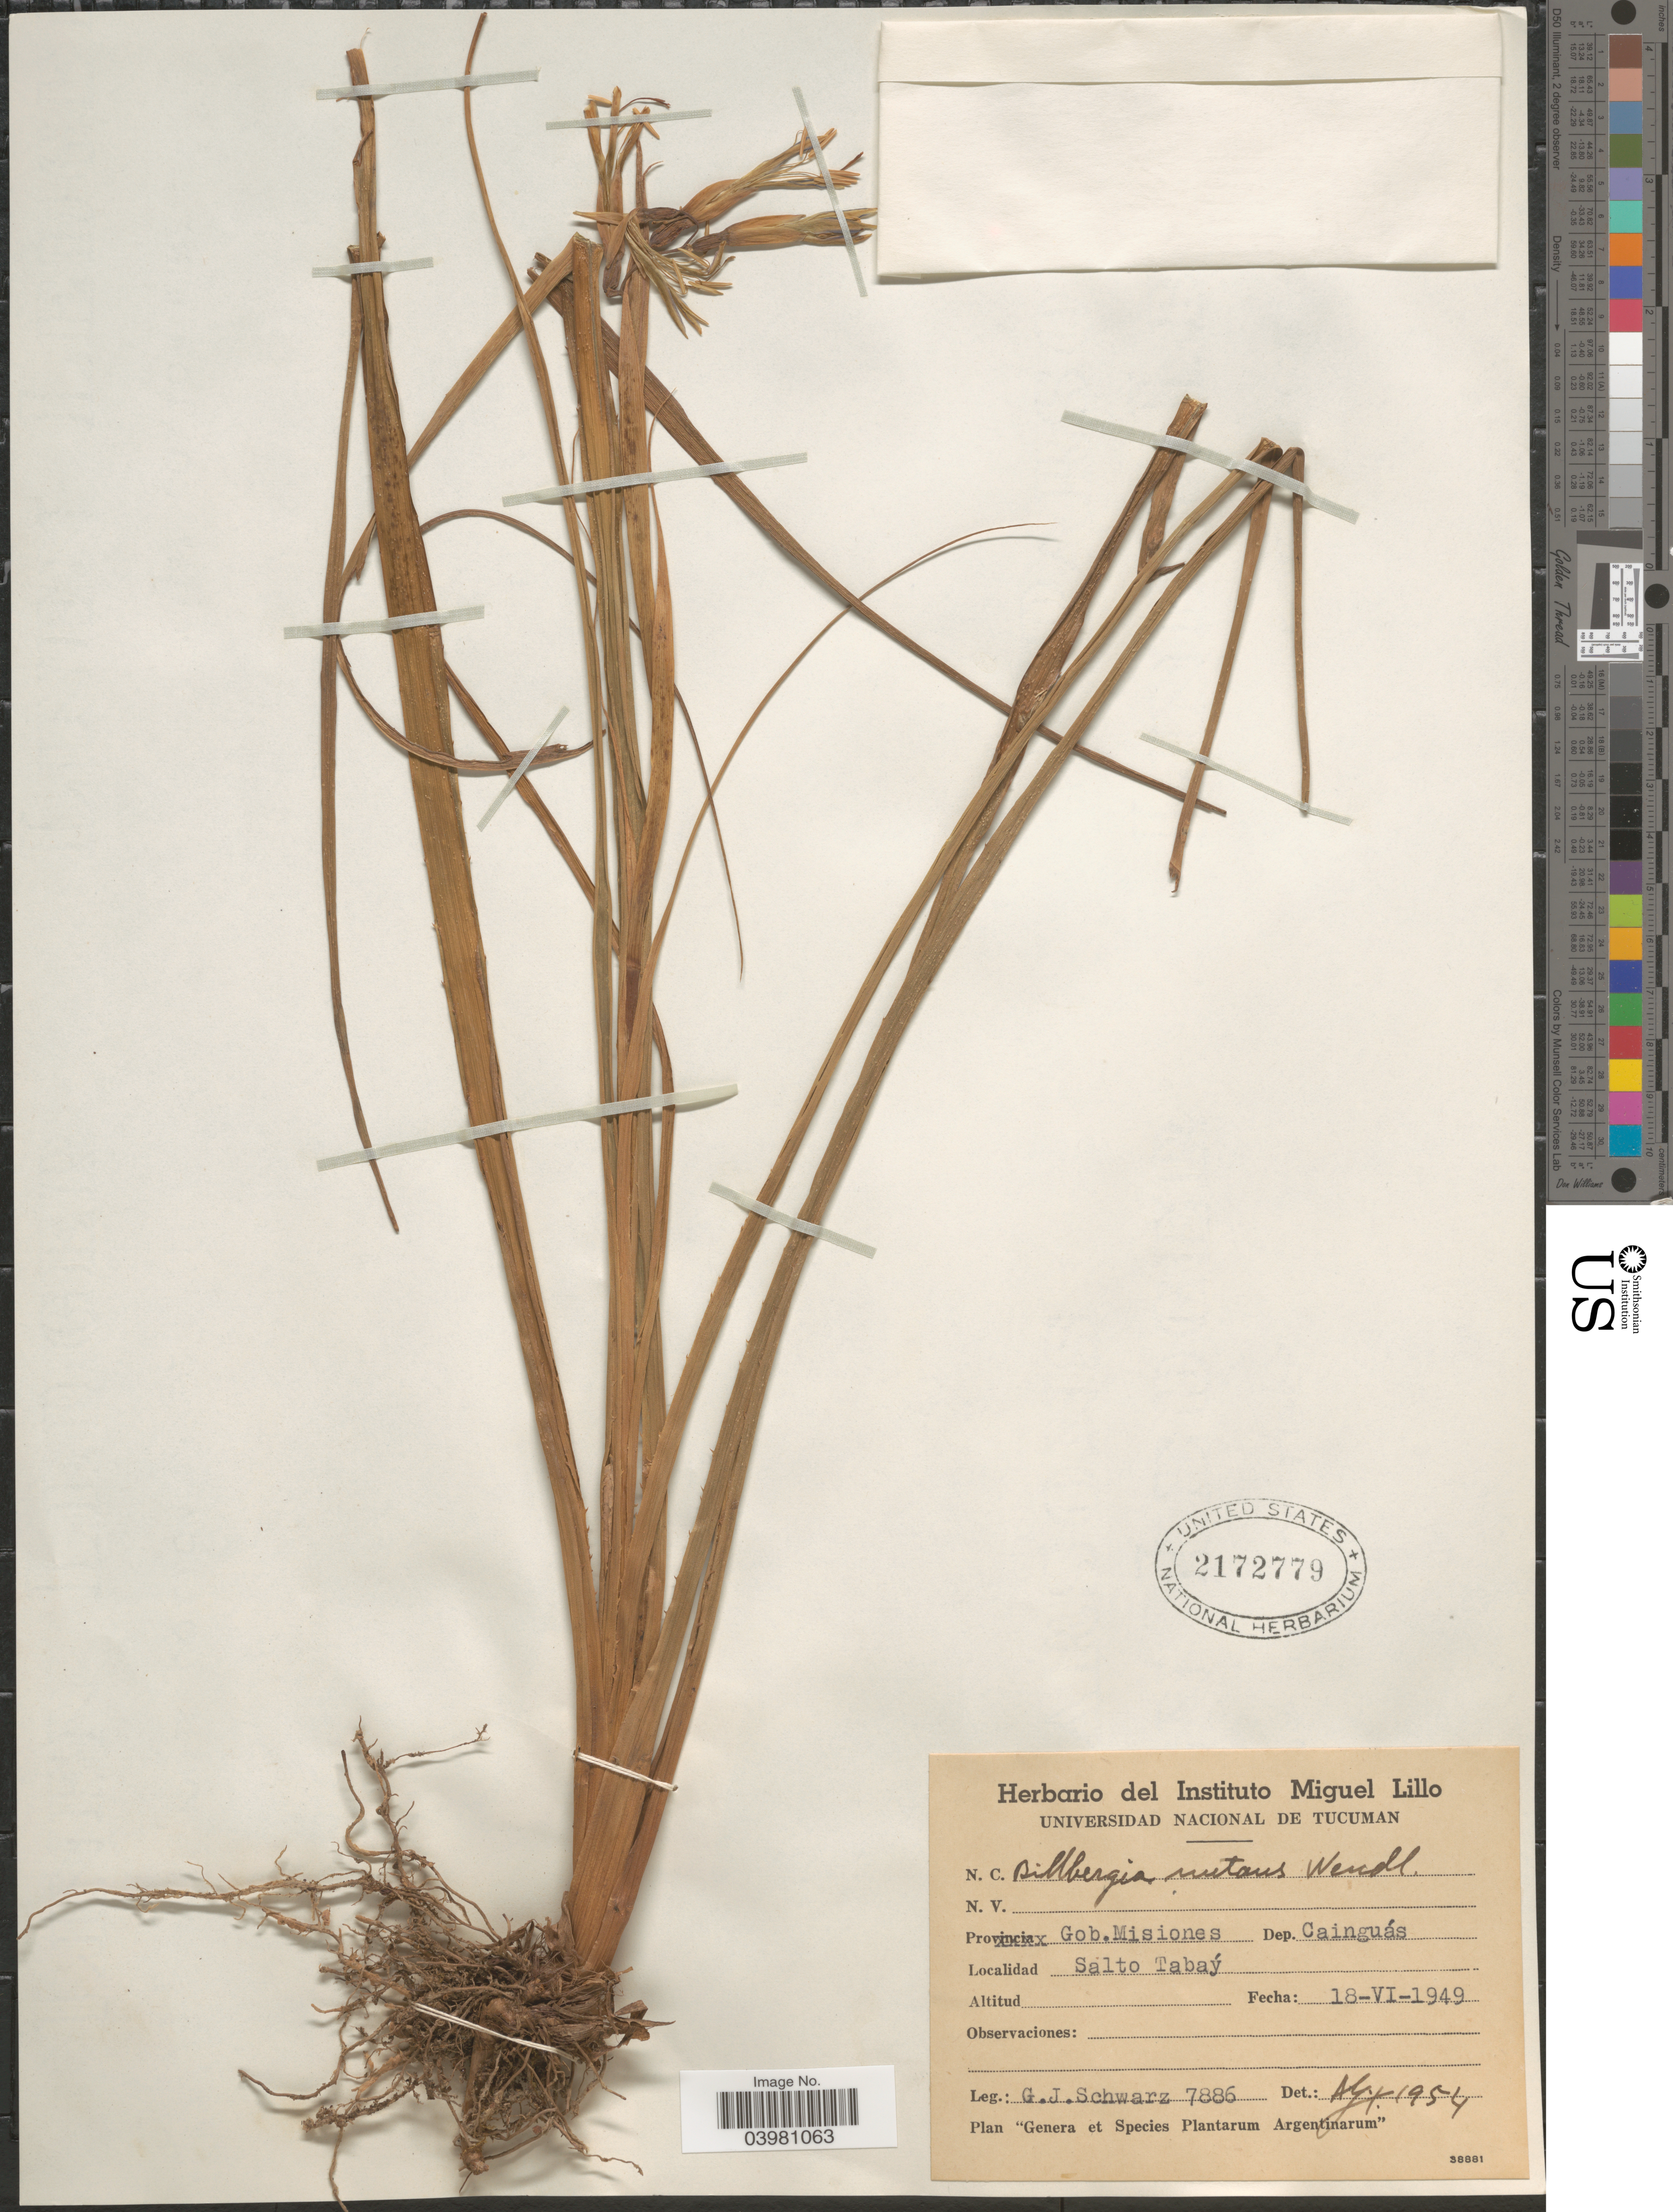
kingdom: Plantae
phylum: Tracheophyta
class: Liliopsida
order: Poales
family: Bromeliaceae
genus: Billbergia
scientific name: Billbergia nutans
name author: H. Wendl. ex Regel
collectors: G. J. Schwarz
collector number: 7886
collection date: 1949-06-18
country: Argentina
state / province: Misiones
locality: Gob.Misiones. Dep. Cainguás. Salto Tabaý.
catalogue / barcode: US 2172779